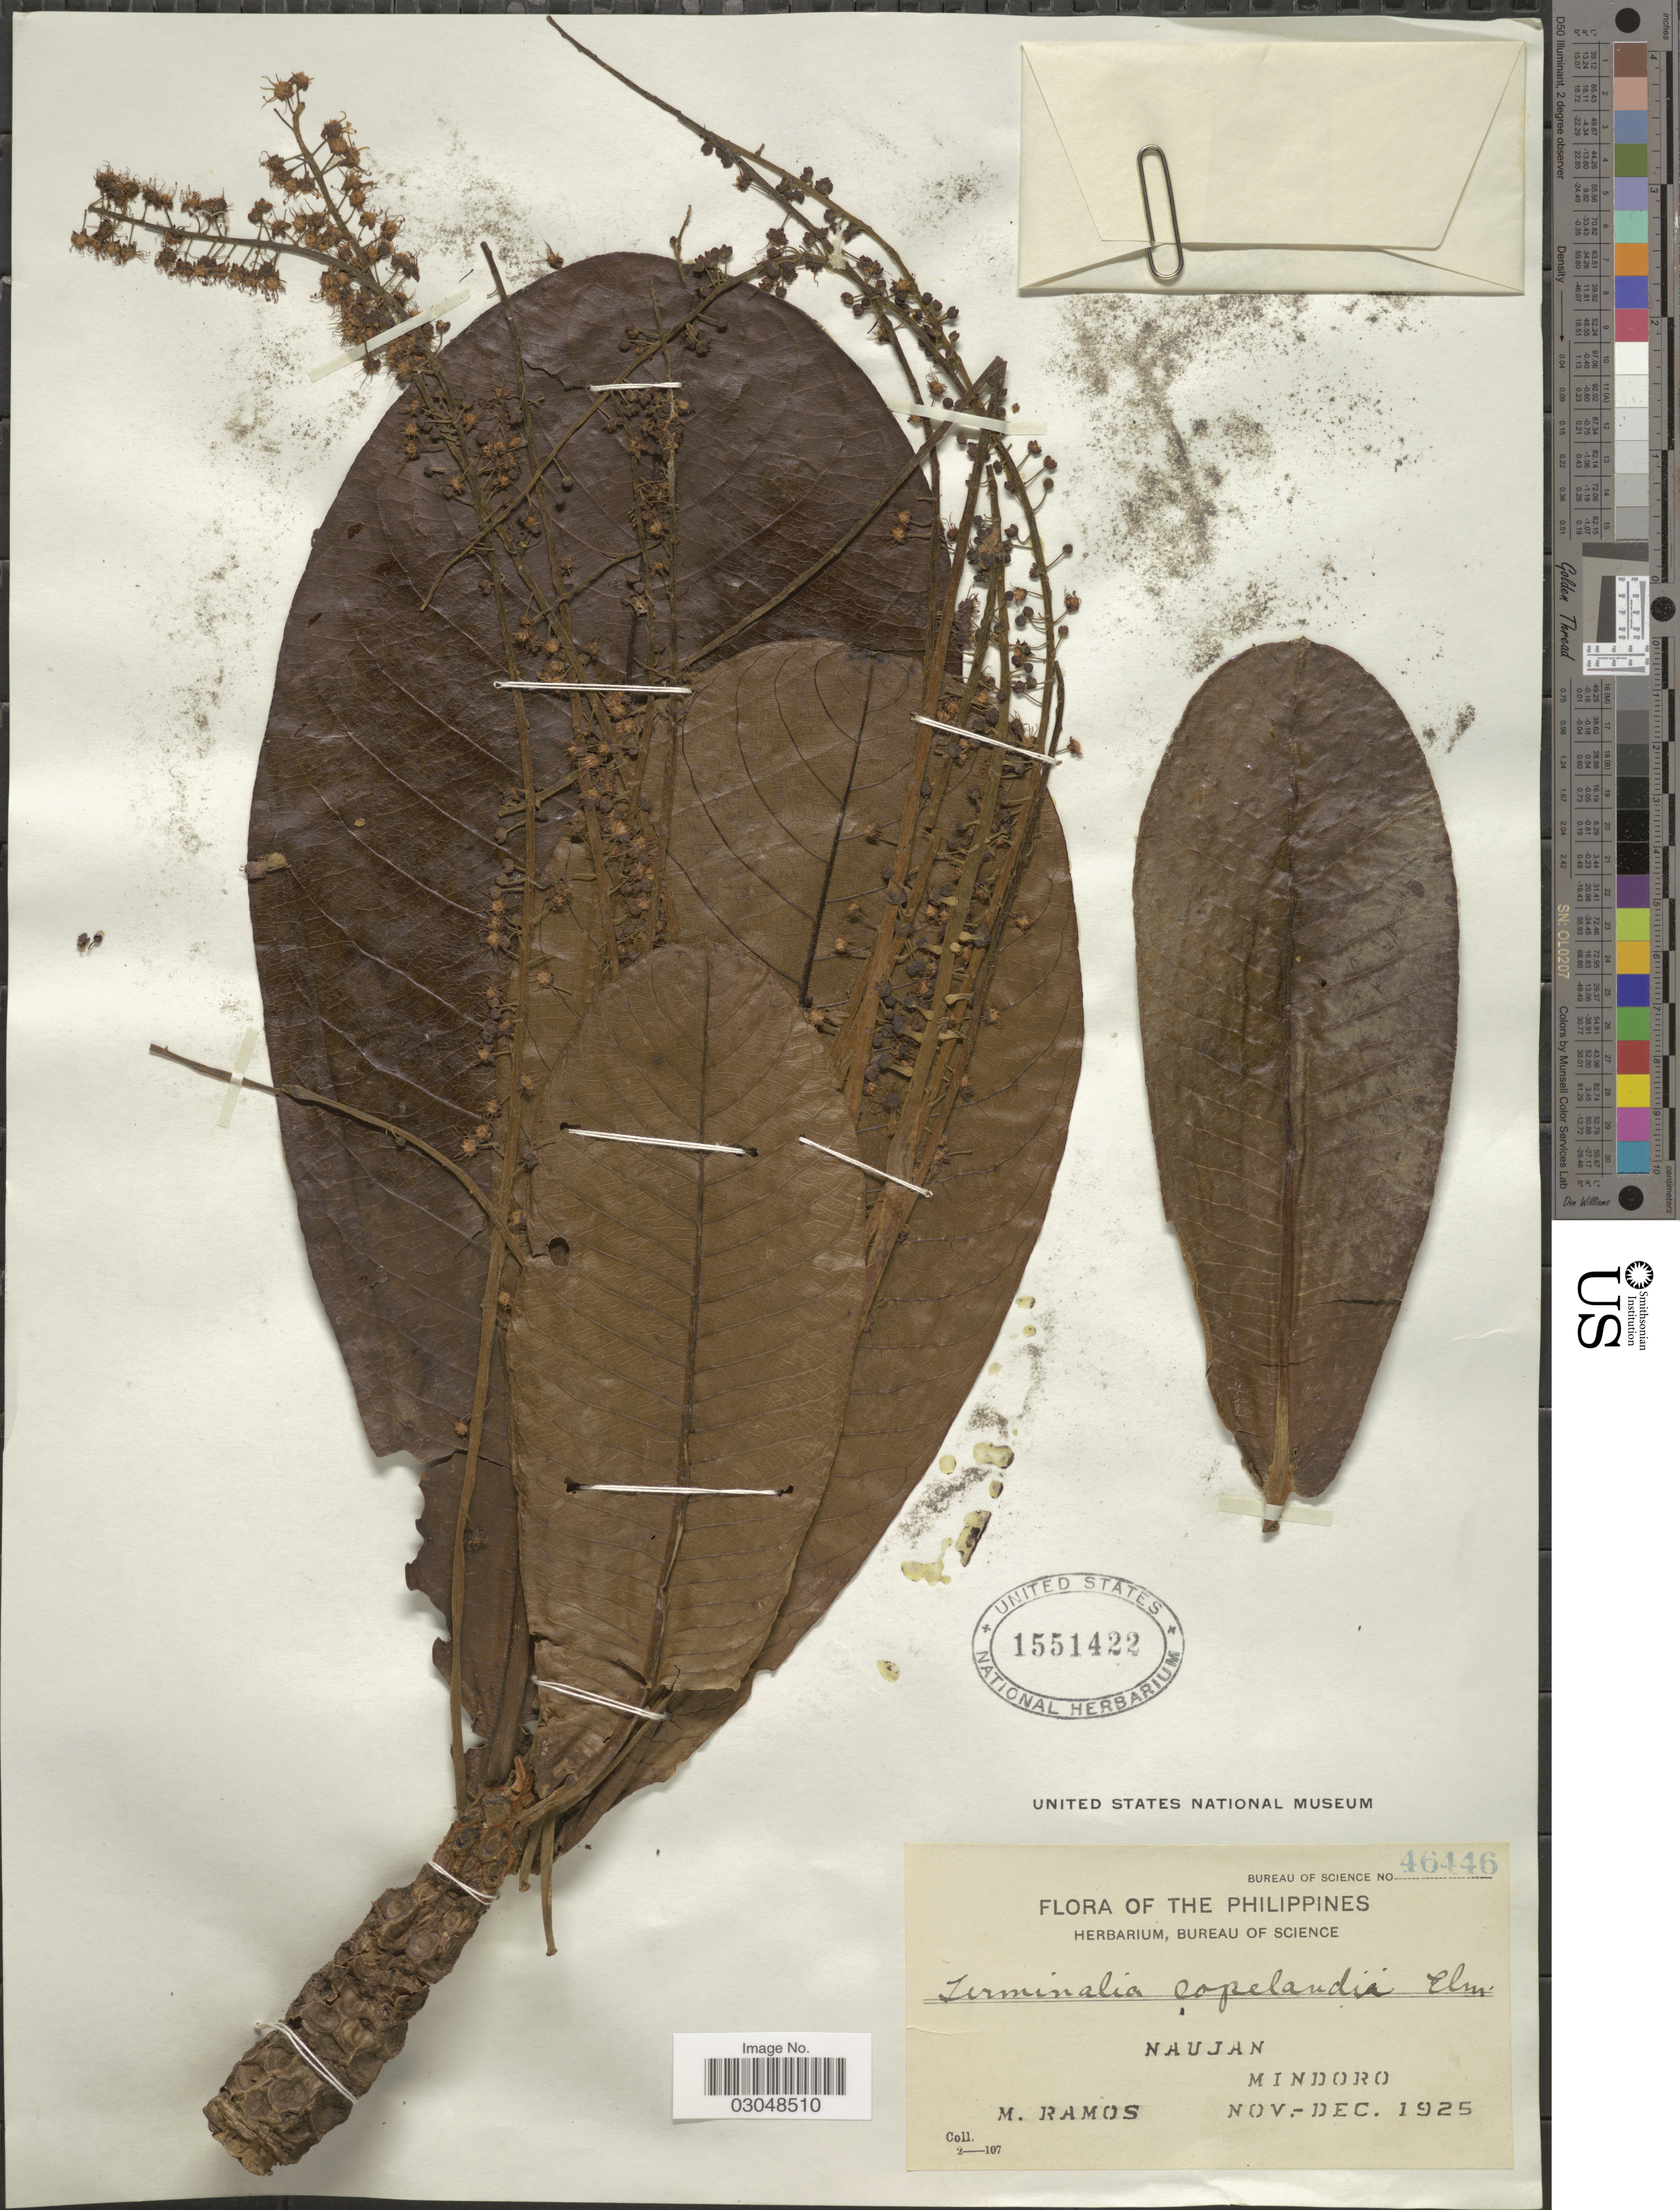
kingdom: Plantae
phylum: Tracheophyta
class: Magnoliopsida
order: Myrtales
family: Combretaceae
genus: Terminalia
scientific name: Terminalia procera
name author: Roxb.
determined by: (US) Smithsonian Institution - National Museum of Natural History - Department of Botany (UNITED STATES)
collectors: M. Ramos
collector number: Bureau of science 46446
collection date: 1925-11/1925-12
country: Philippines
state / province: Mimaropa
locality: Naujan, Mindoro.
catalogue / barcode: US 1551422